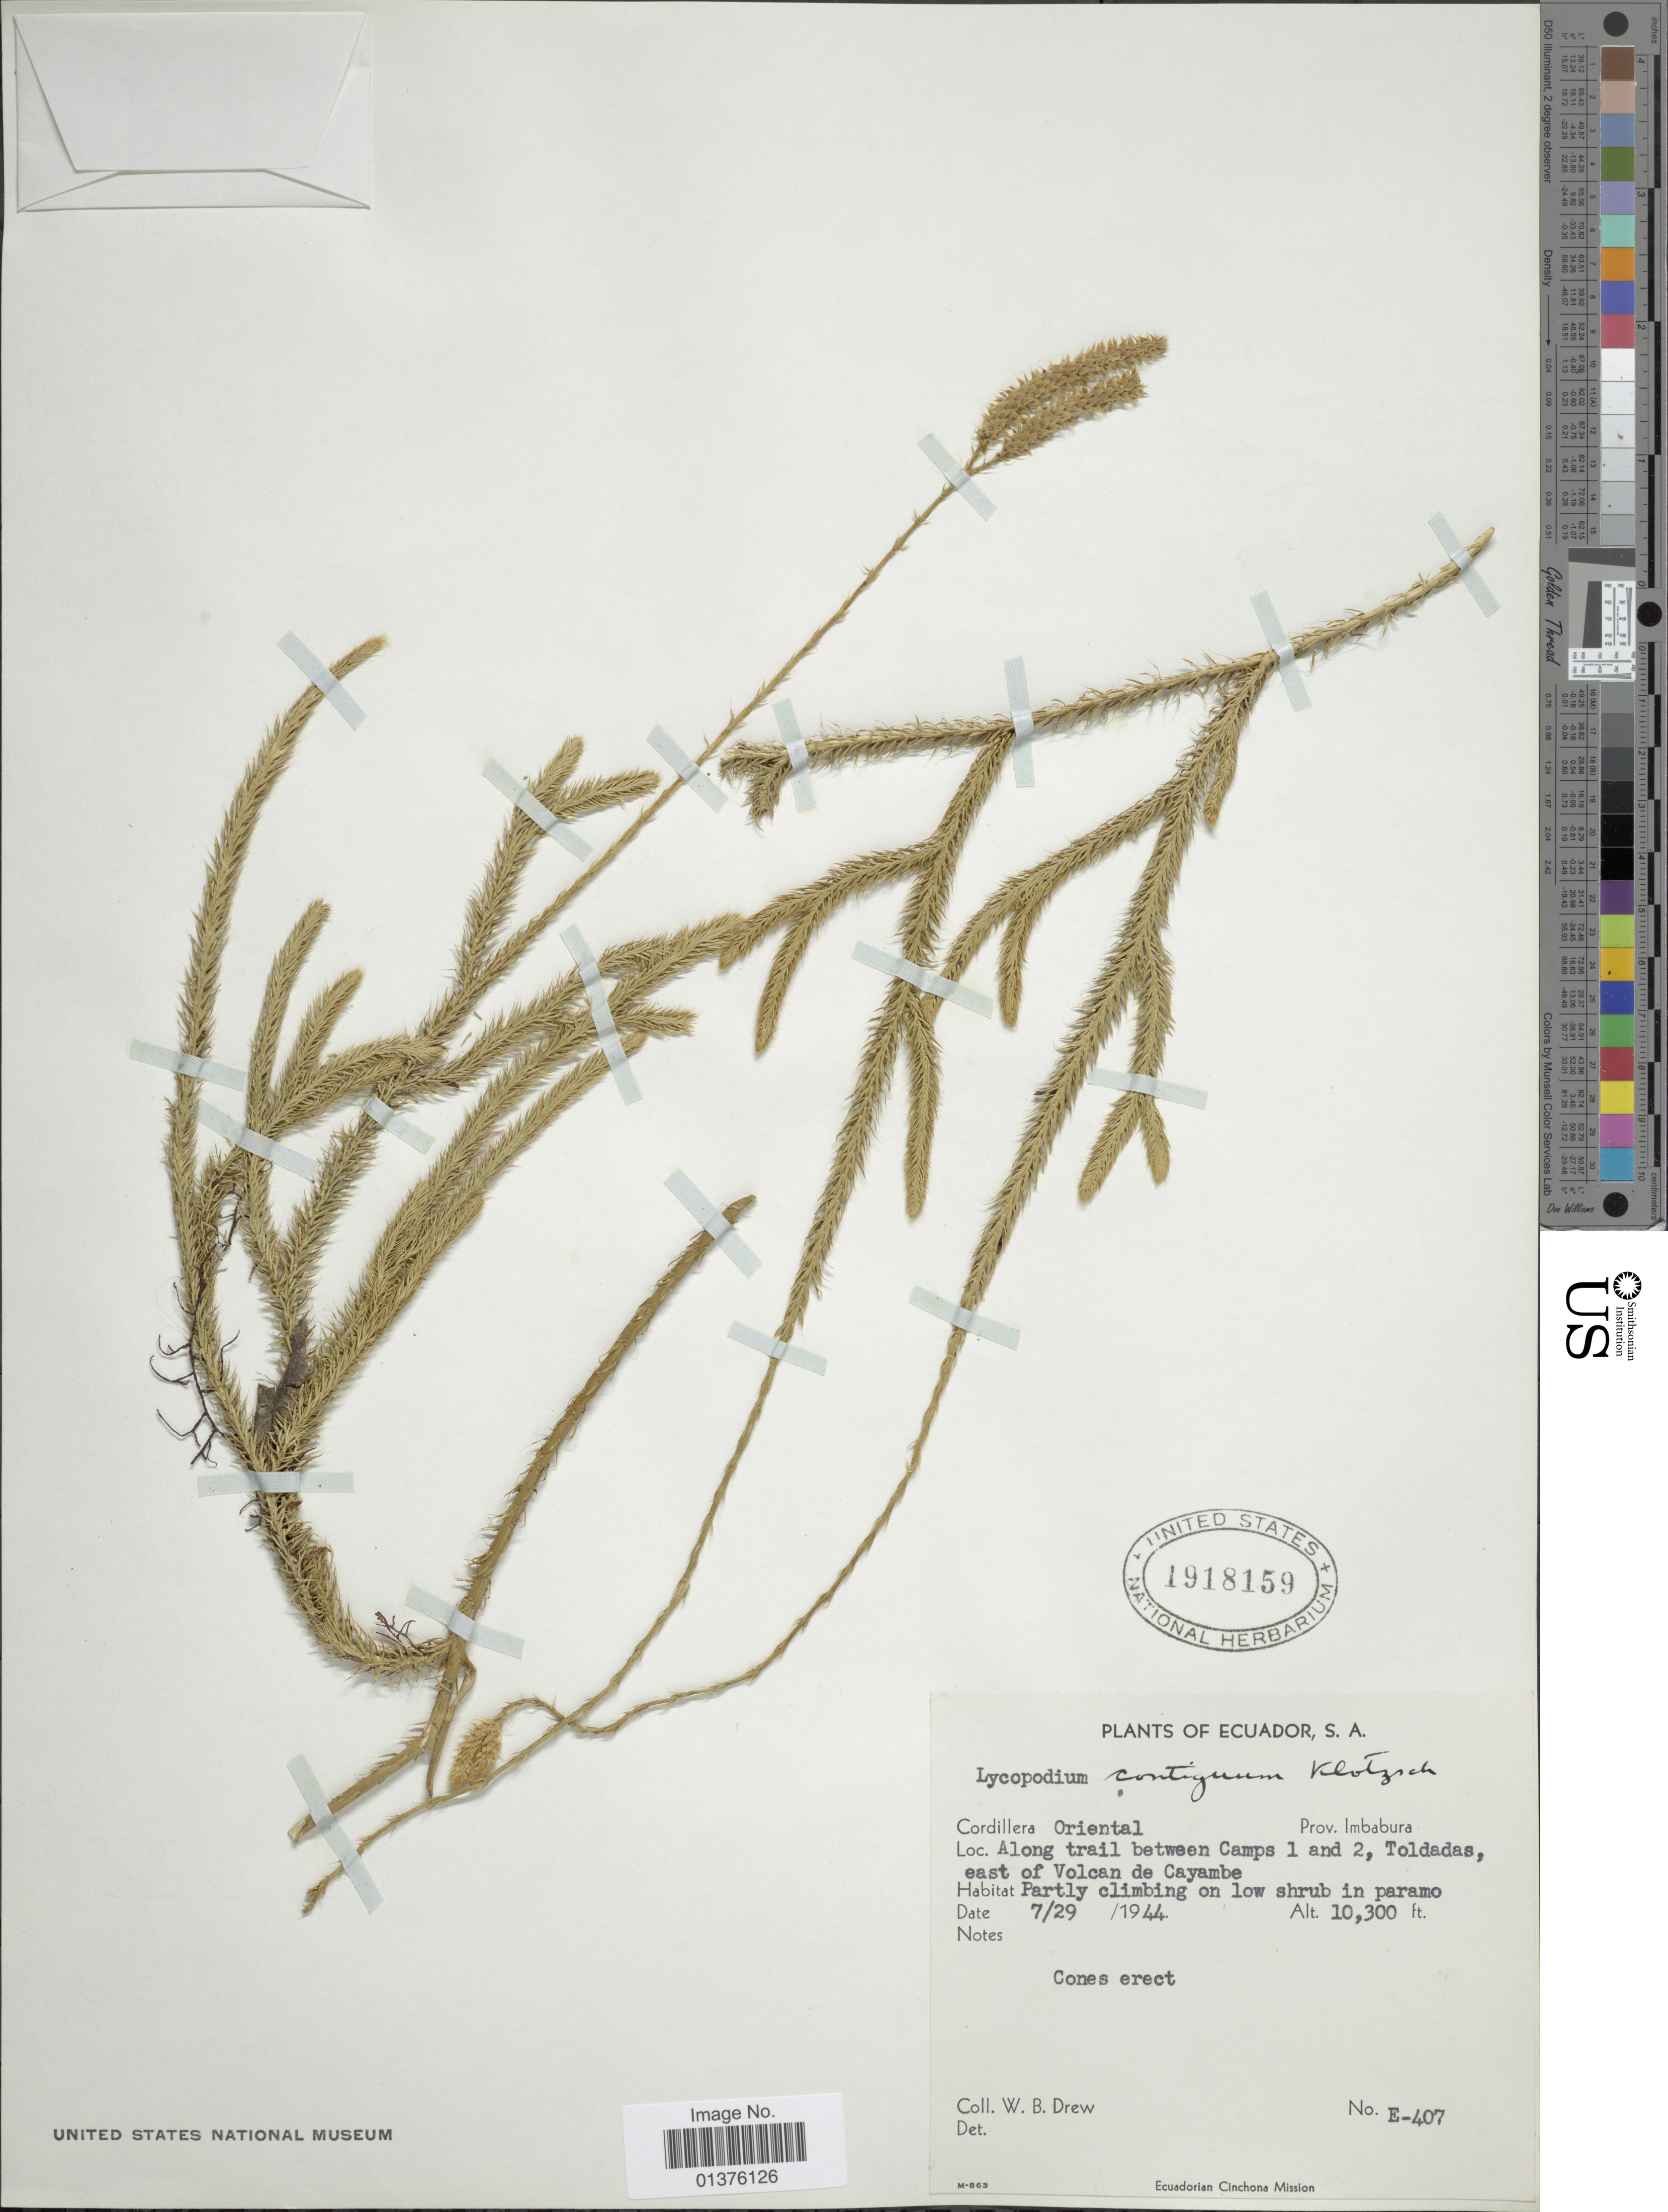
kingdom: Plantae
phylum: Tracheophyta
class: Lycopodiopsida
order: Lycopodiales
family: Lycopodiaceae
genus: Lycopodium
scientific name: Lycopodium clavatum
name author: L.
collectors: W. B. Drew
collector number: E-407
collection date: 1944-07-29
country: Ecuador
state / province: Imbabura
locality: Cordillera Oriental, Along trail between Camps 1 and 2, Toldadas east of Volcan de Cayambe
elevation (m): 3139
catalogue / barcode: US 1918159